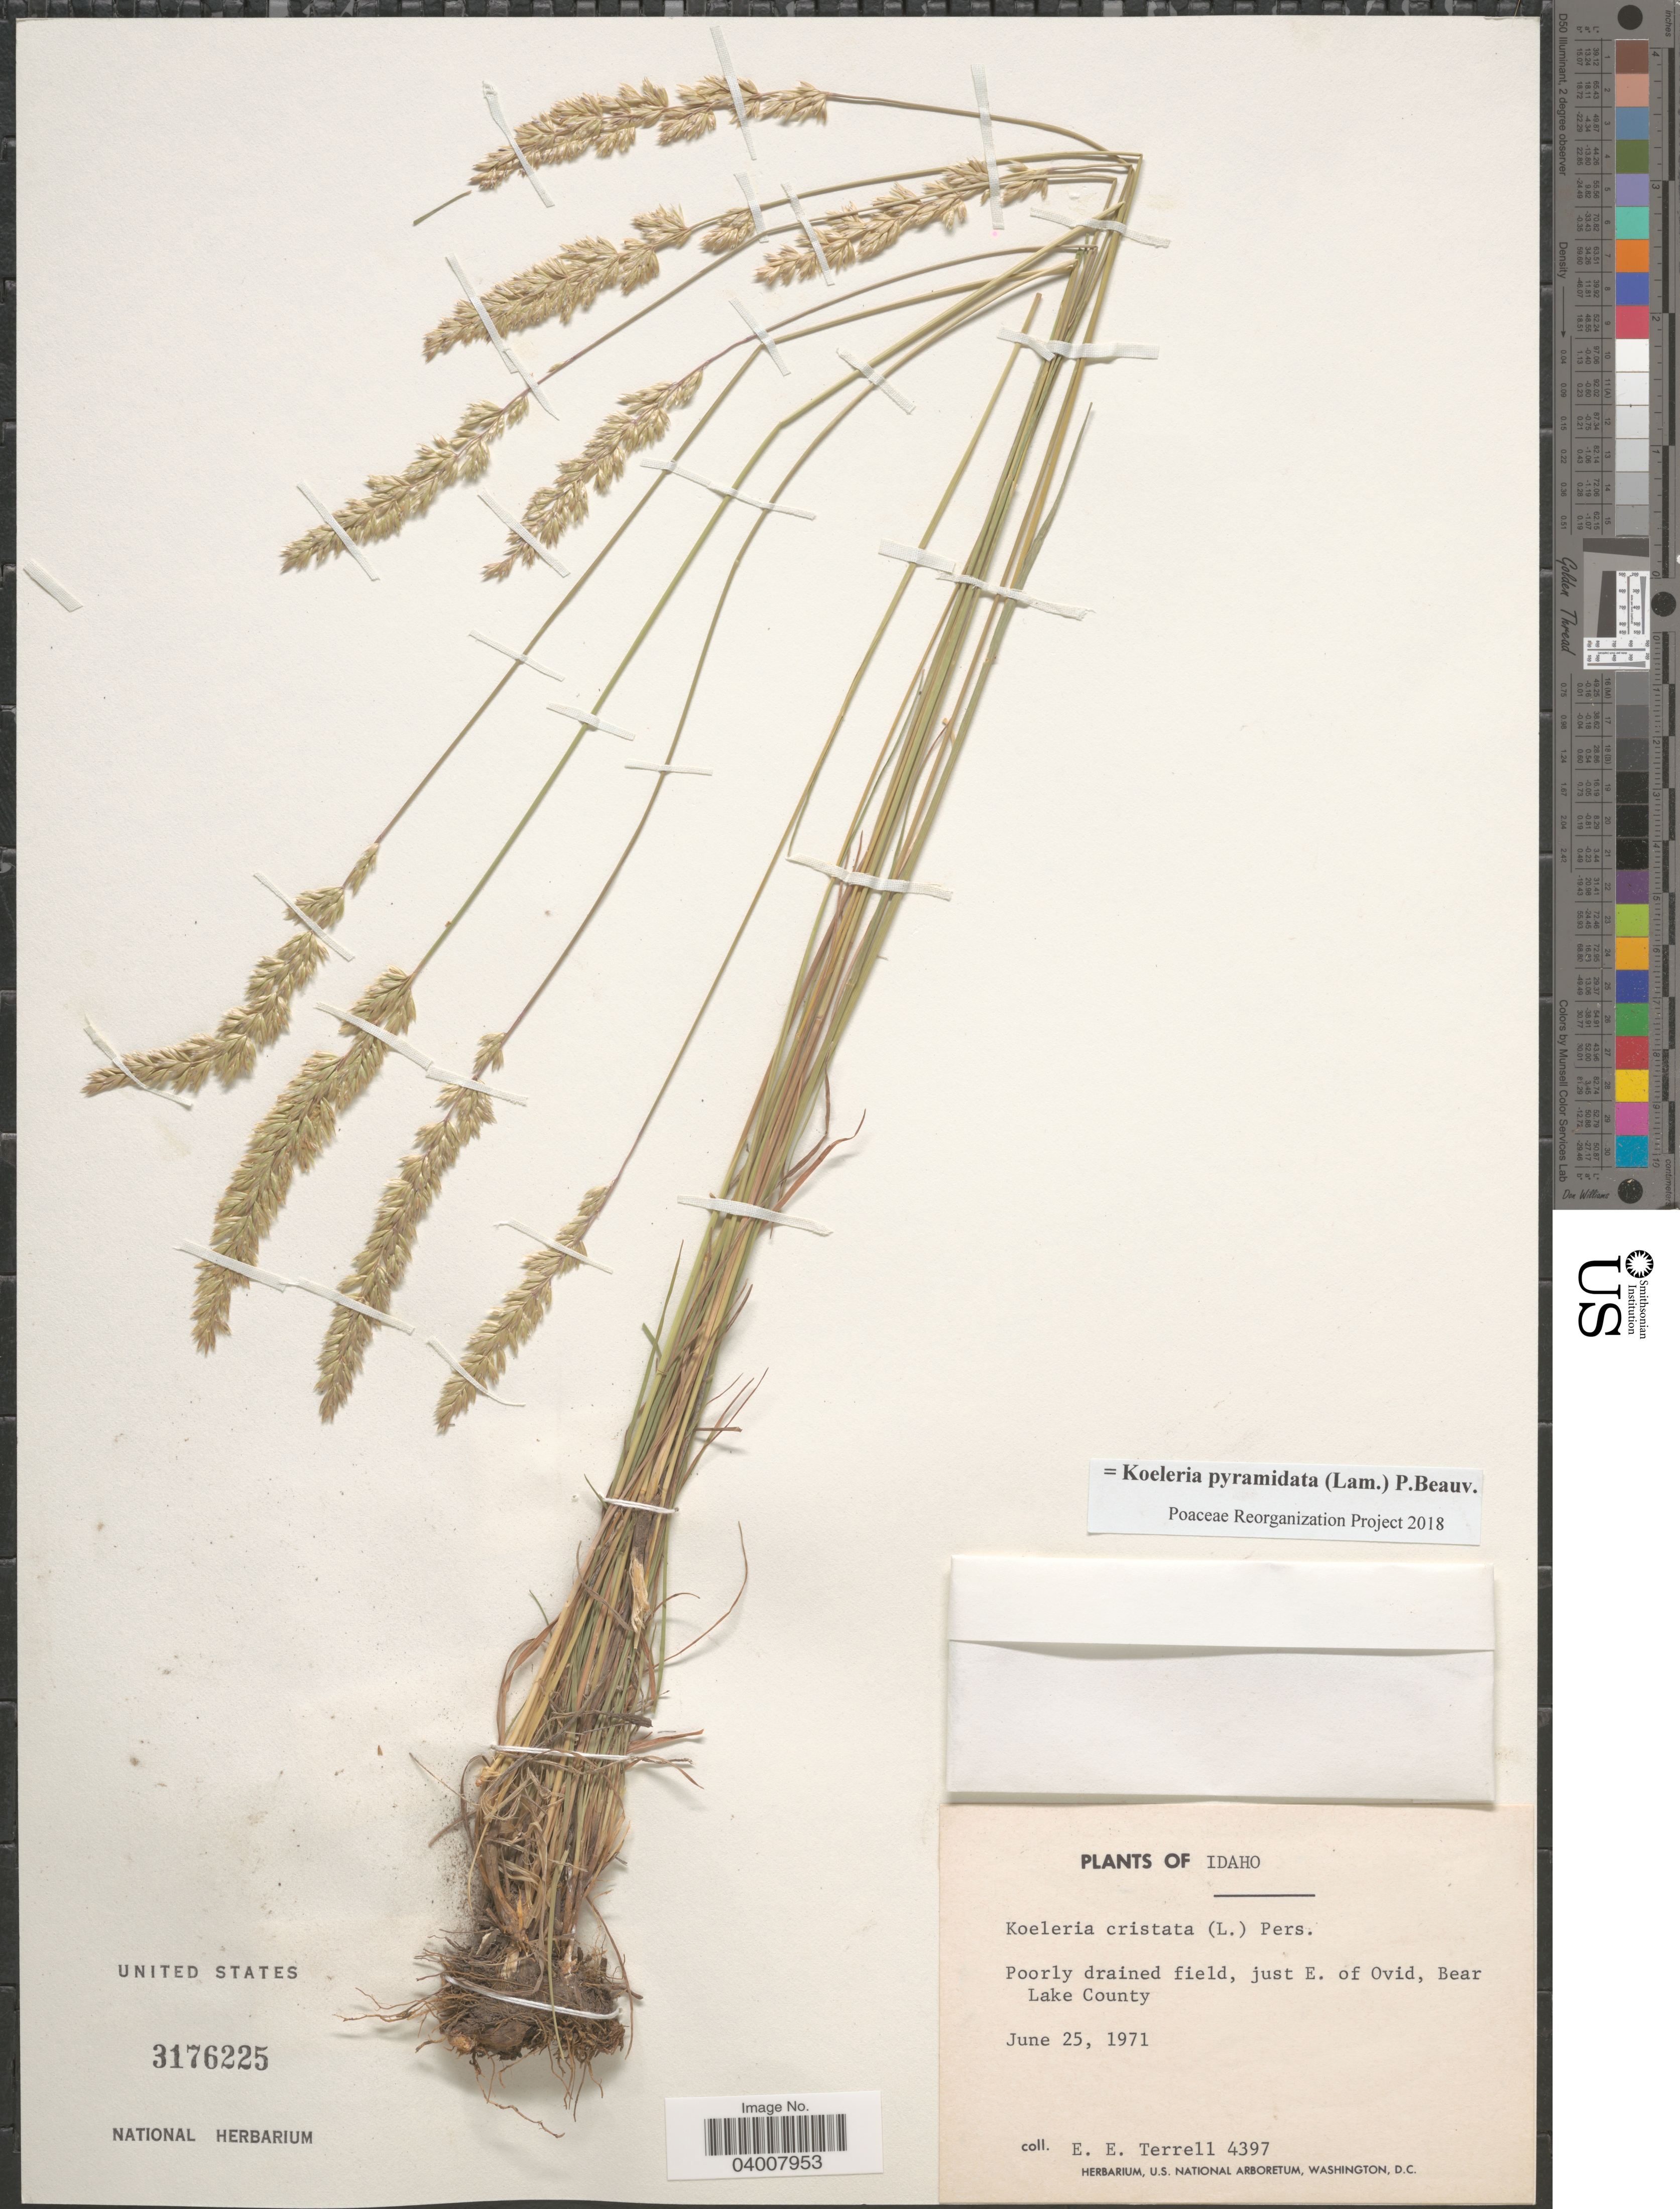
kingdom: Plantae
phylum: Tracheophyta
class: Liliopsida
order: Poales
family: Poaceae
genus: Koeleria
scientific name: Koeleria pyramidata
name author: (Lam.) P. Beauv.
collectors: E. E. Terrell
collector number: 4397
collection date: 1971-06-25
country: United States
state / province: Idaho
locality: Poorly drained field, just E. of Ovid, Bear Lake County.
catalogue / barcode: US 3176225